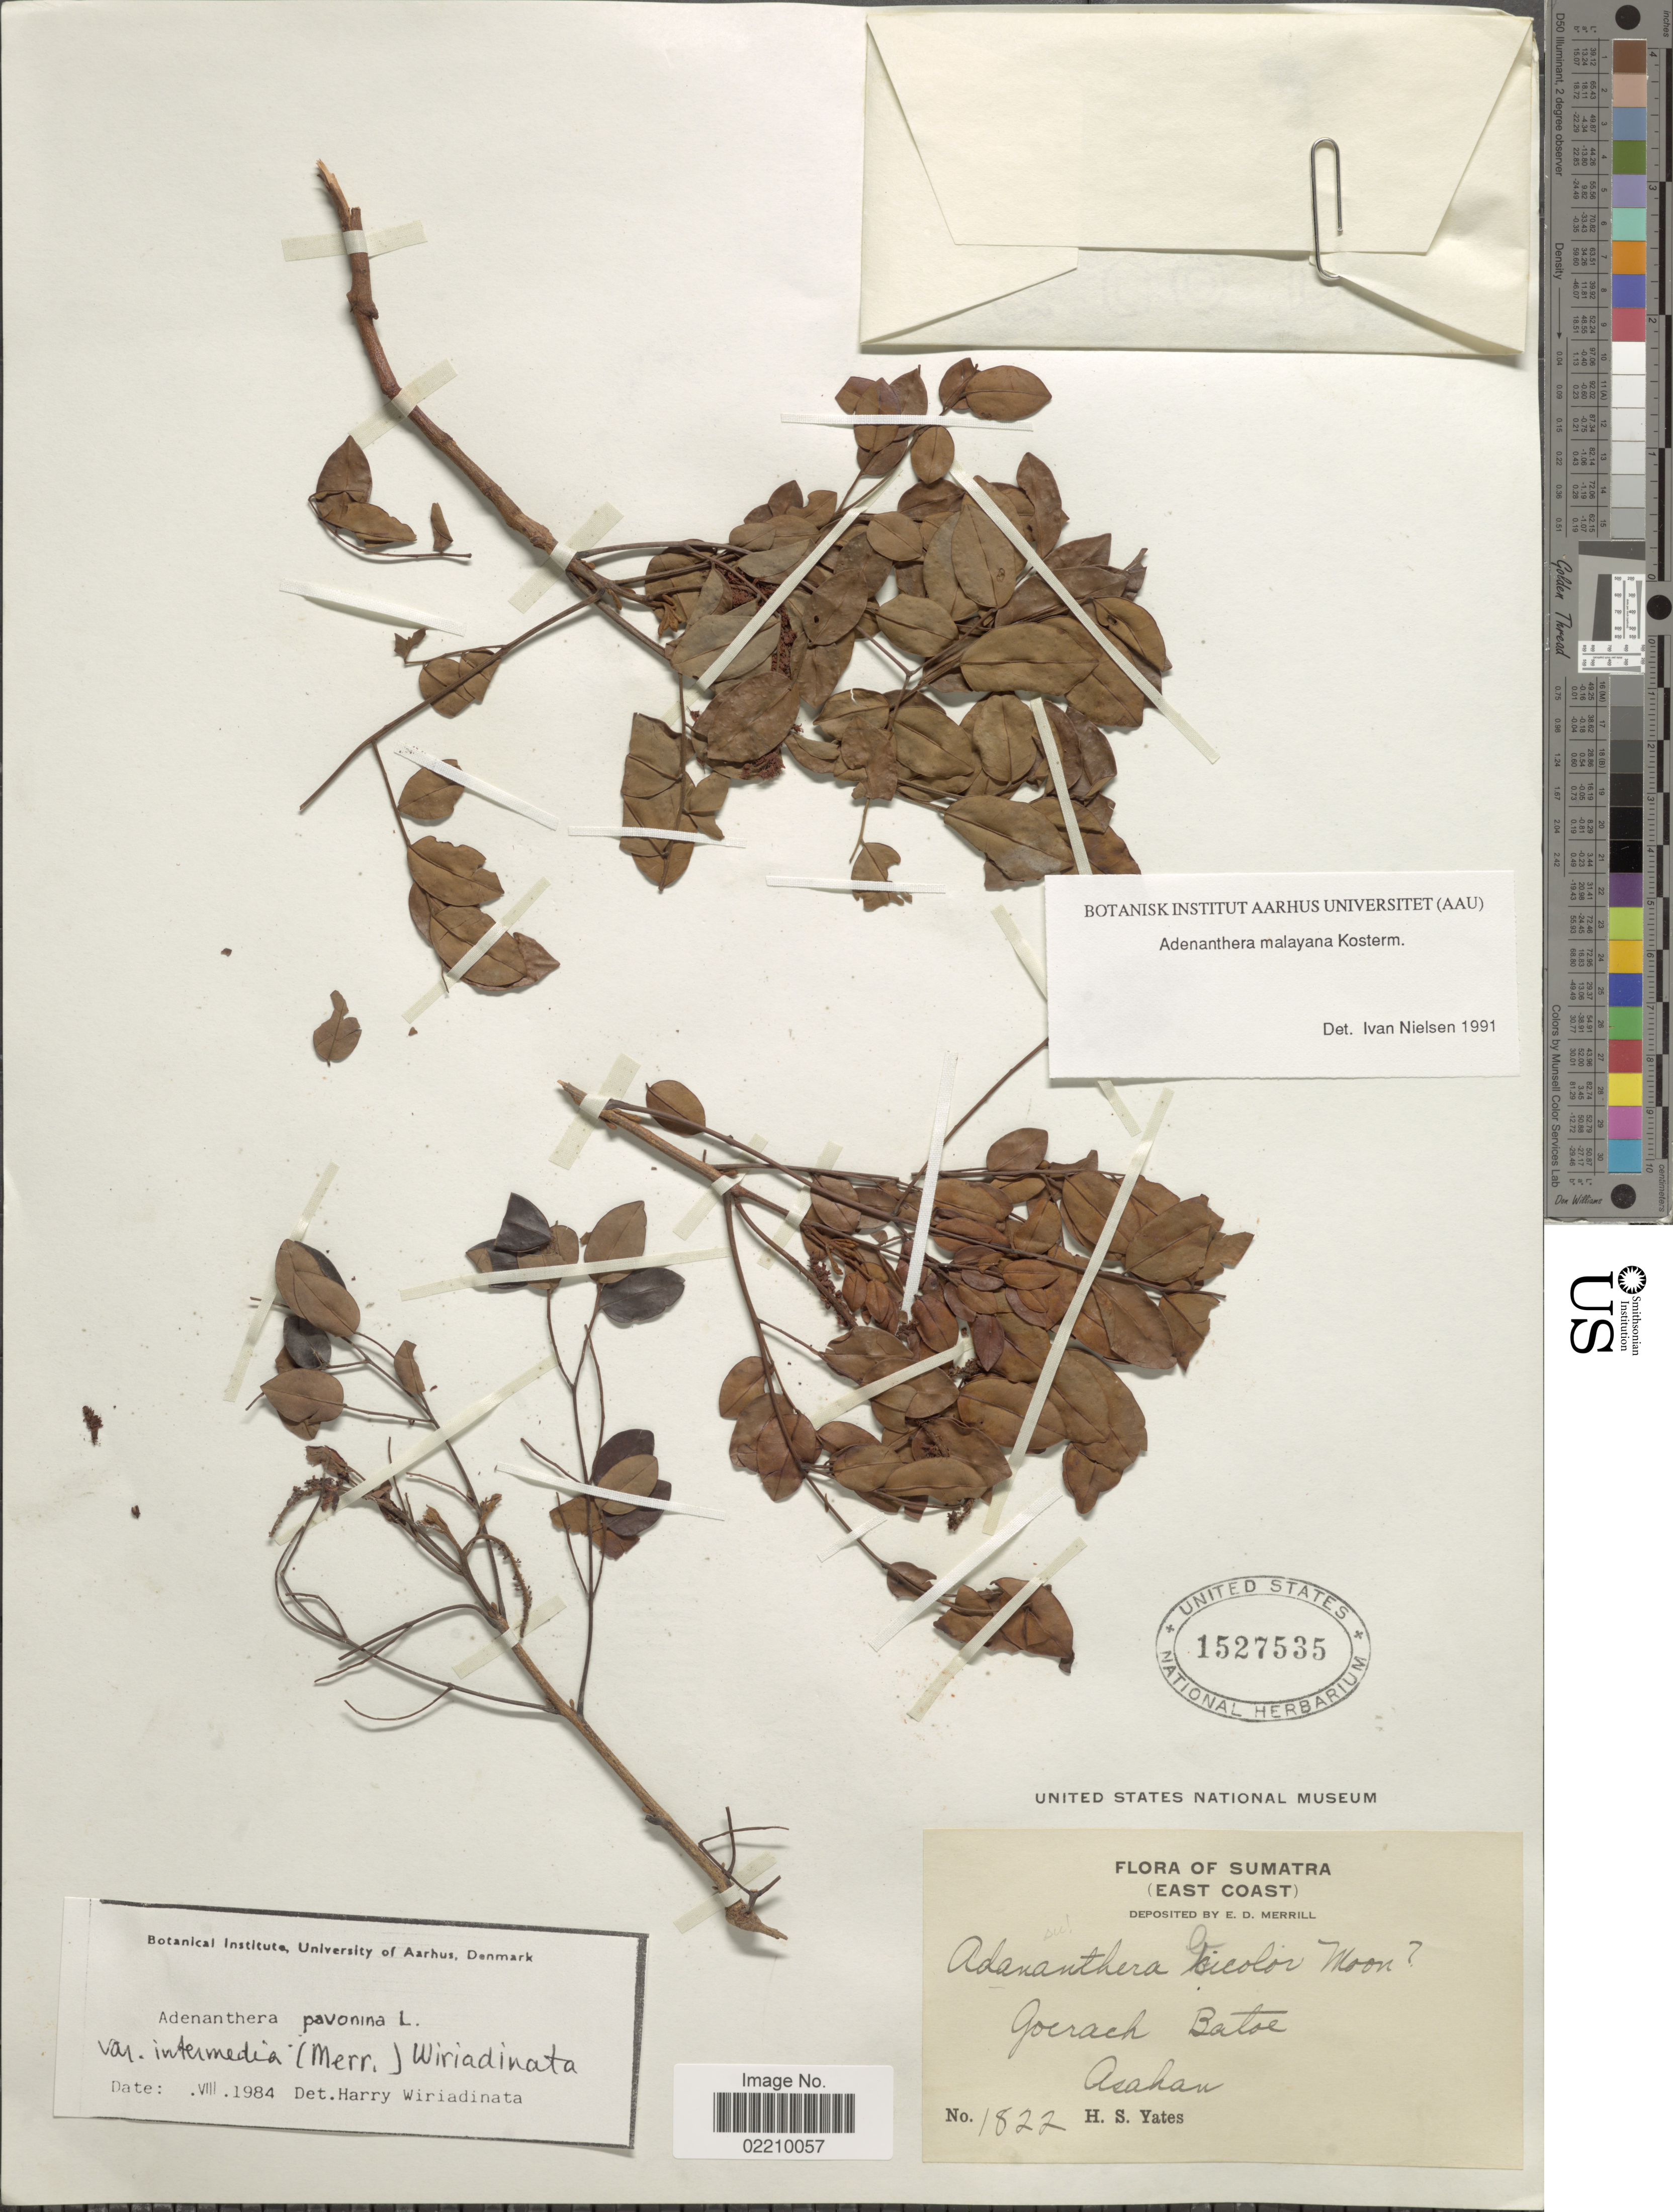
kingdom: Plantae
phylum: Tracheophyta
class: Magnoliopsida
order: Fabales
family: Fabaceae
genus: Adenanthera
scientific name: Adenanthera malayana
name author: Kosterm.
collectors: H. S. Yates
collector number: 1822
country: Indonesia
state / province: Sumatra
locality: East Coast, Goerach Batoe, Asahan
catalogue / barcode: US 1527535